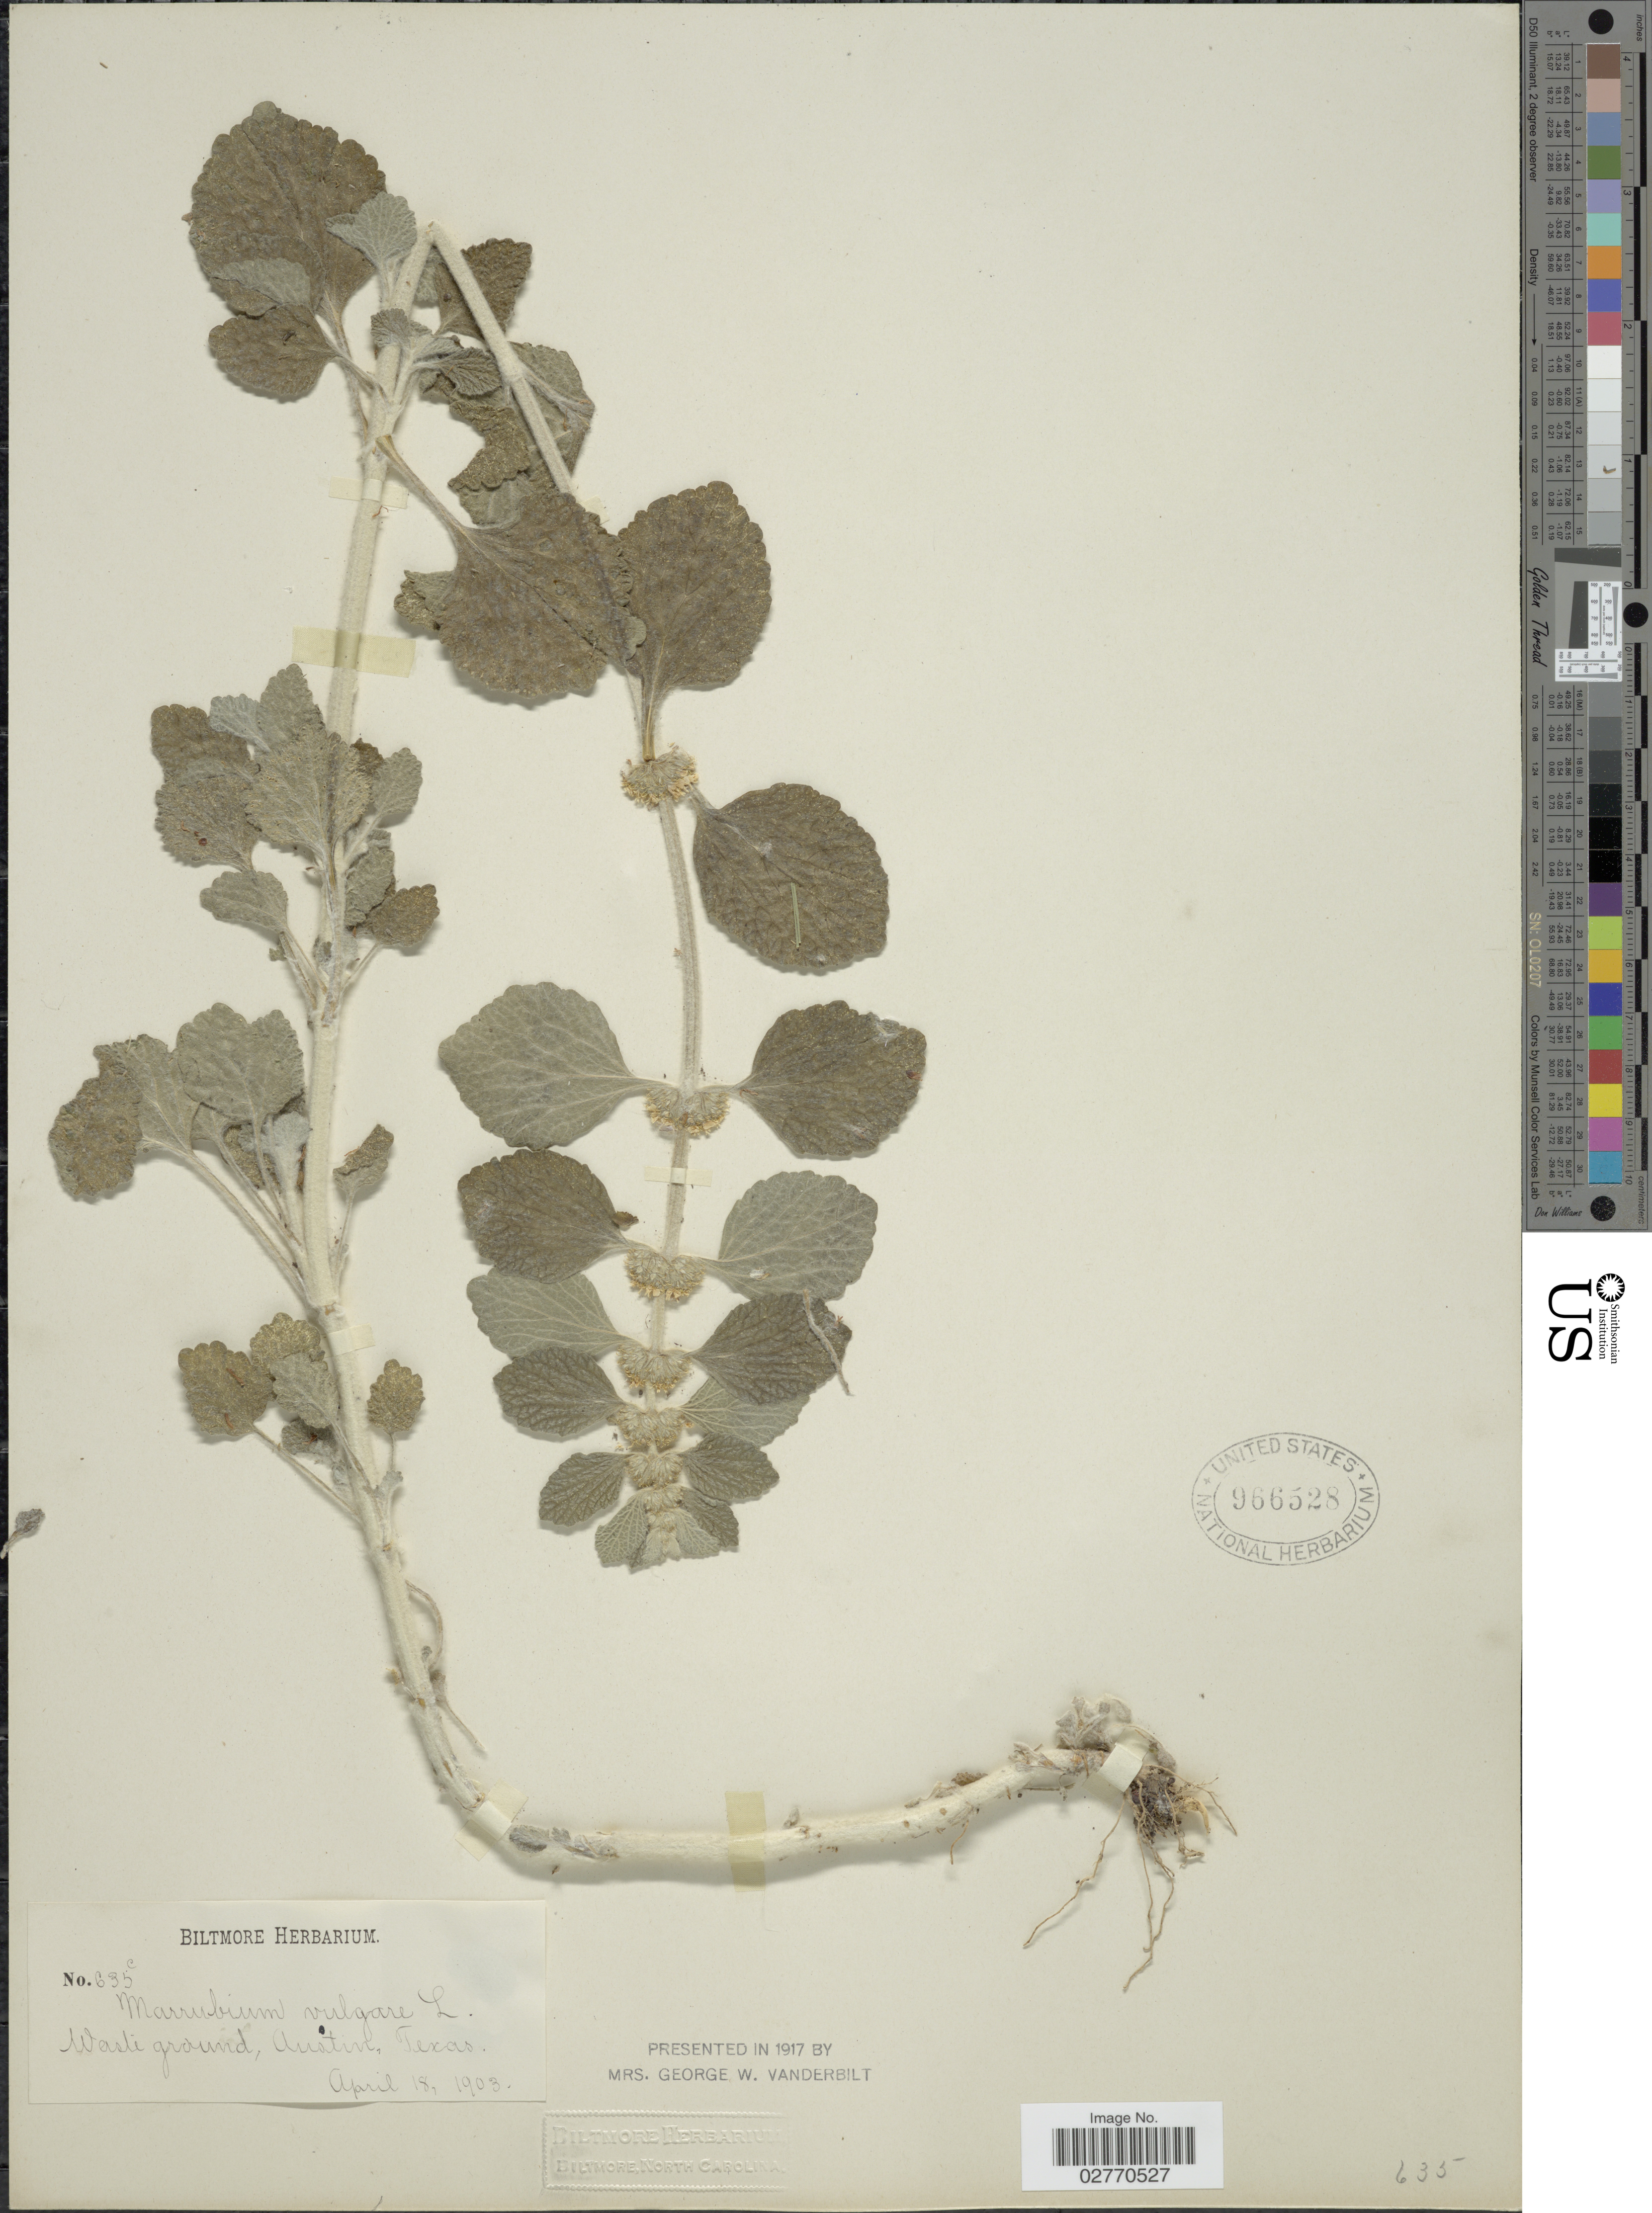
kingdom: Plantae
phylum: Tracheophyta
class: Magnoliopsida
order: Lamiales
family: Lamiaceae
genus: Marrubium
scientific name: Marrubium vulgare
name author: L.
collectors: ex herb. Biltmore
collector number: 635c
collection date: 1903-04-18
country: United States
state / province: Texas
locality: Austin.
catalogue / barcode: US 966528